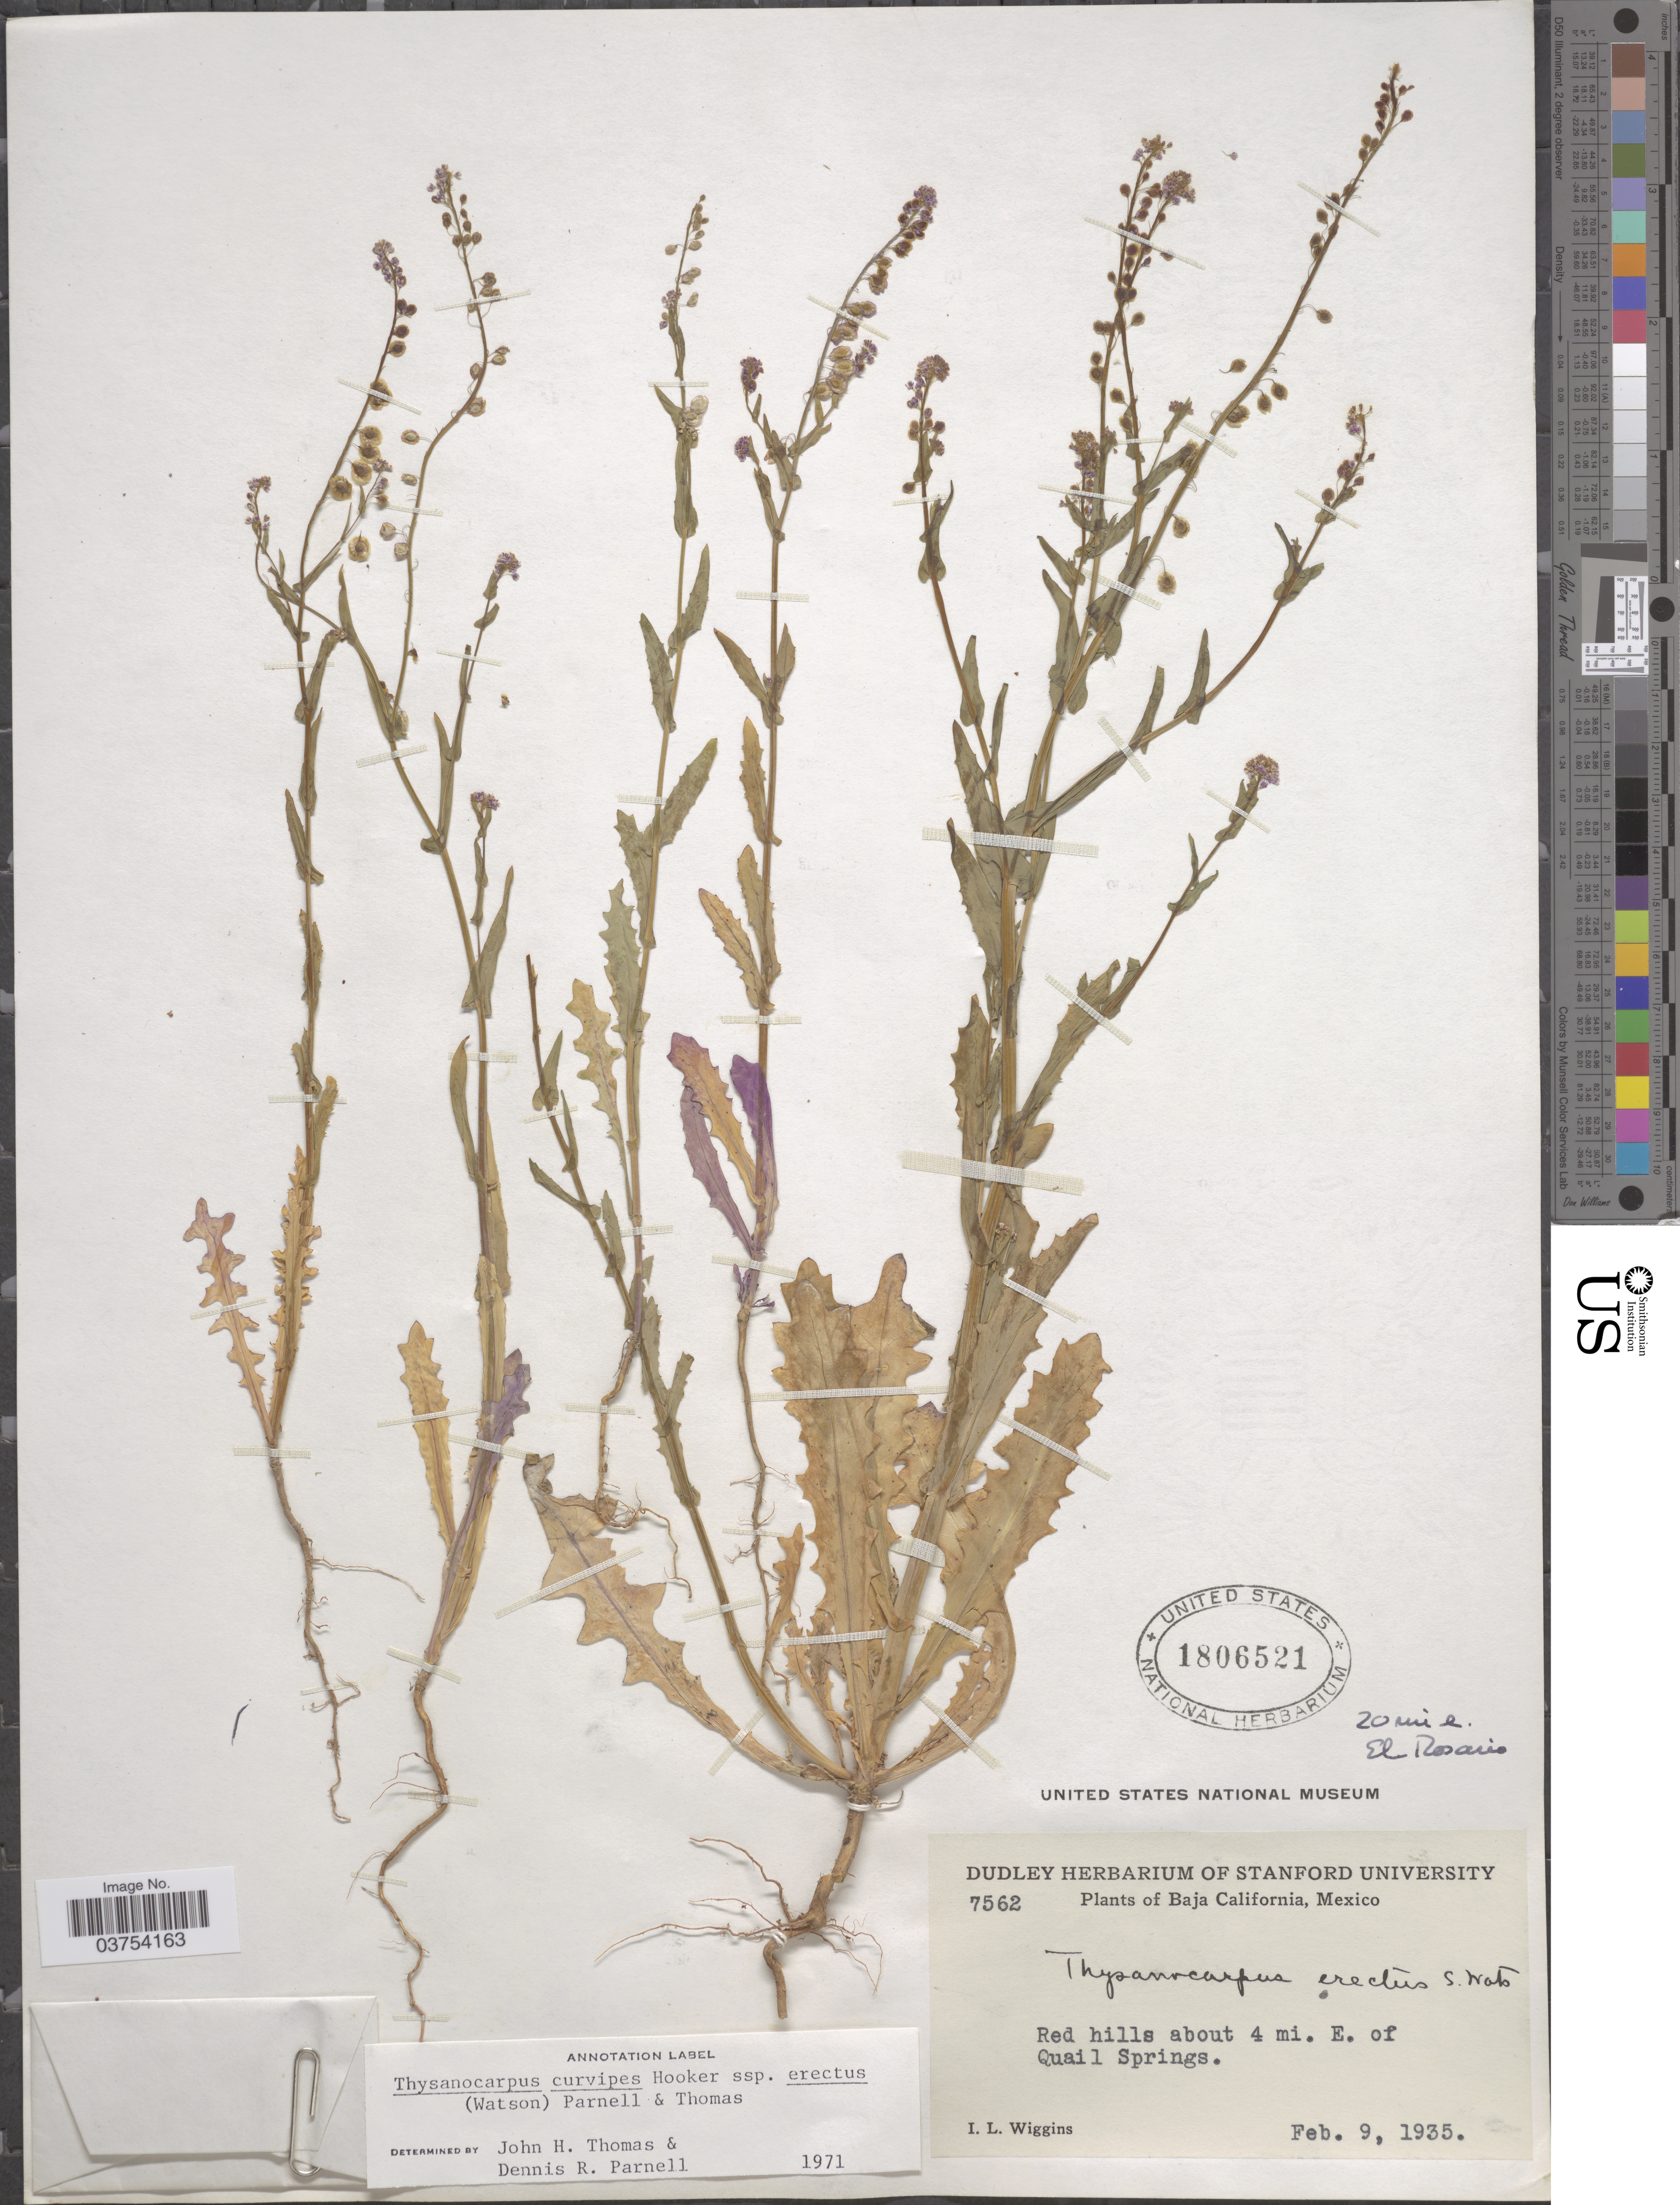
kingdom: Plantae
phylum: Tracheophyta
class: Magnoliopsida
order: Brassicales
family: Brassicaceae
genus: Thysanocarpus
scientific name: Thysanocarpus curvipes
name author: Hook.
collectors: I. L. Wiggins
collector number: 7562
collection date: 1935-02-09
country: Mexico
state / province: Baja California Norte / Baja California Sur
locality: Red hills about 4 mi. E. of Quail Springs.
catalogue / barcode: US 1806521